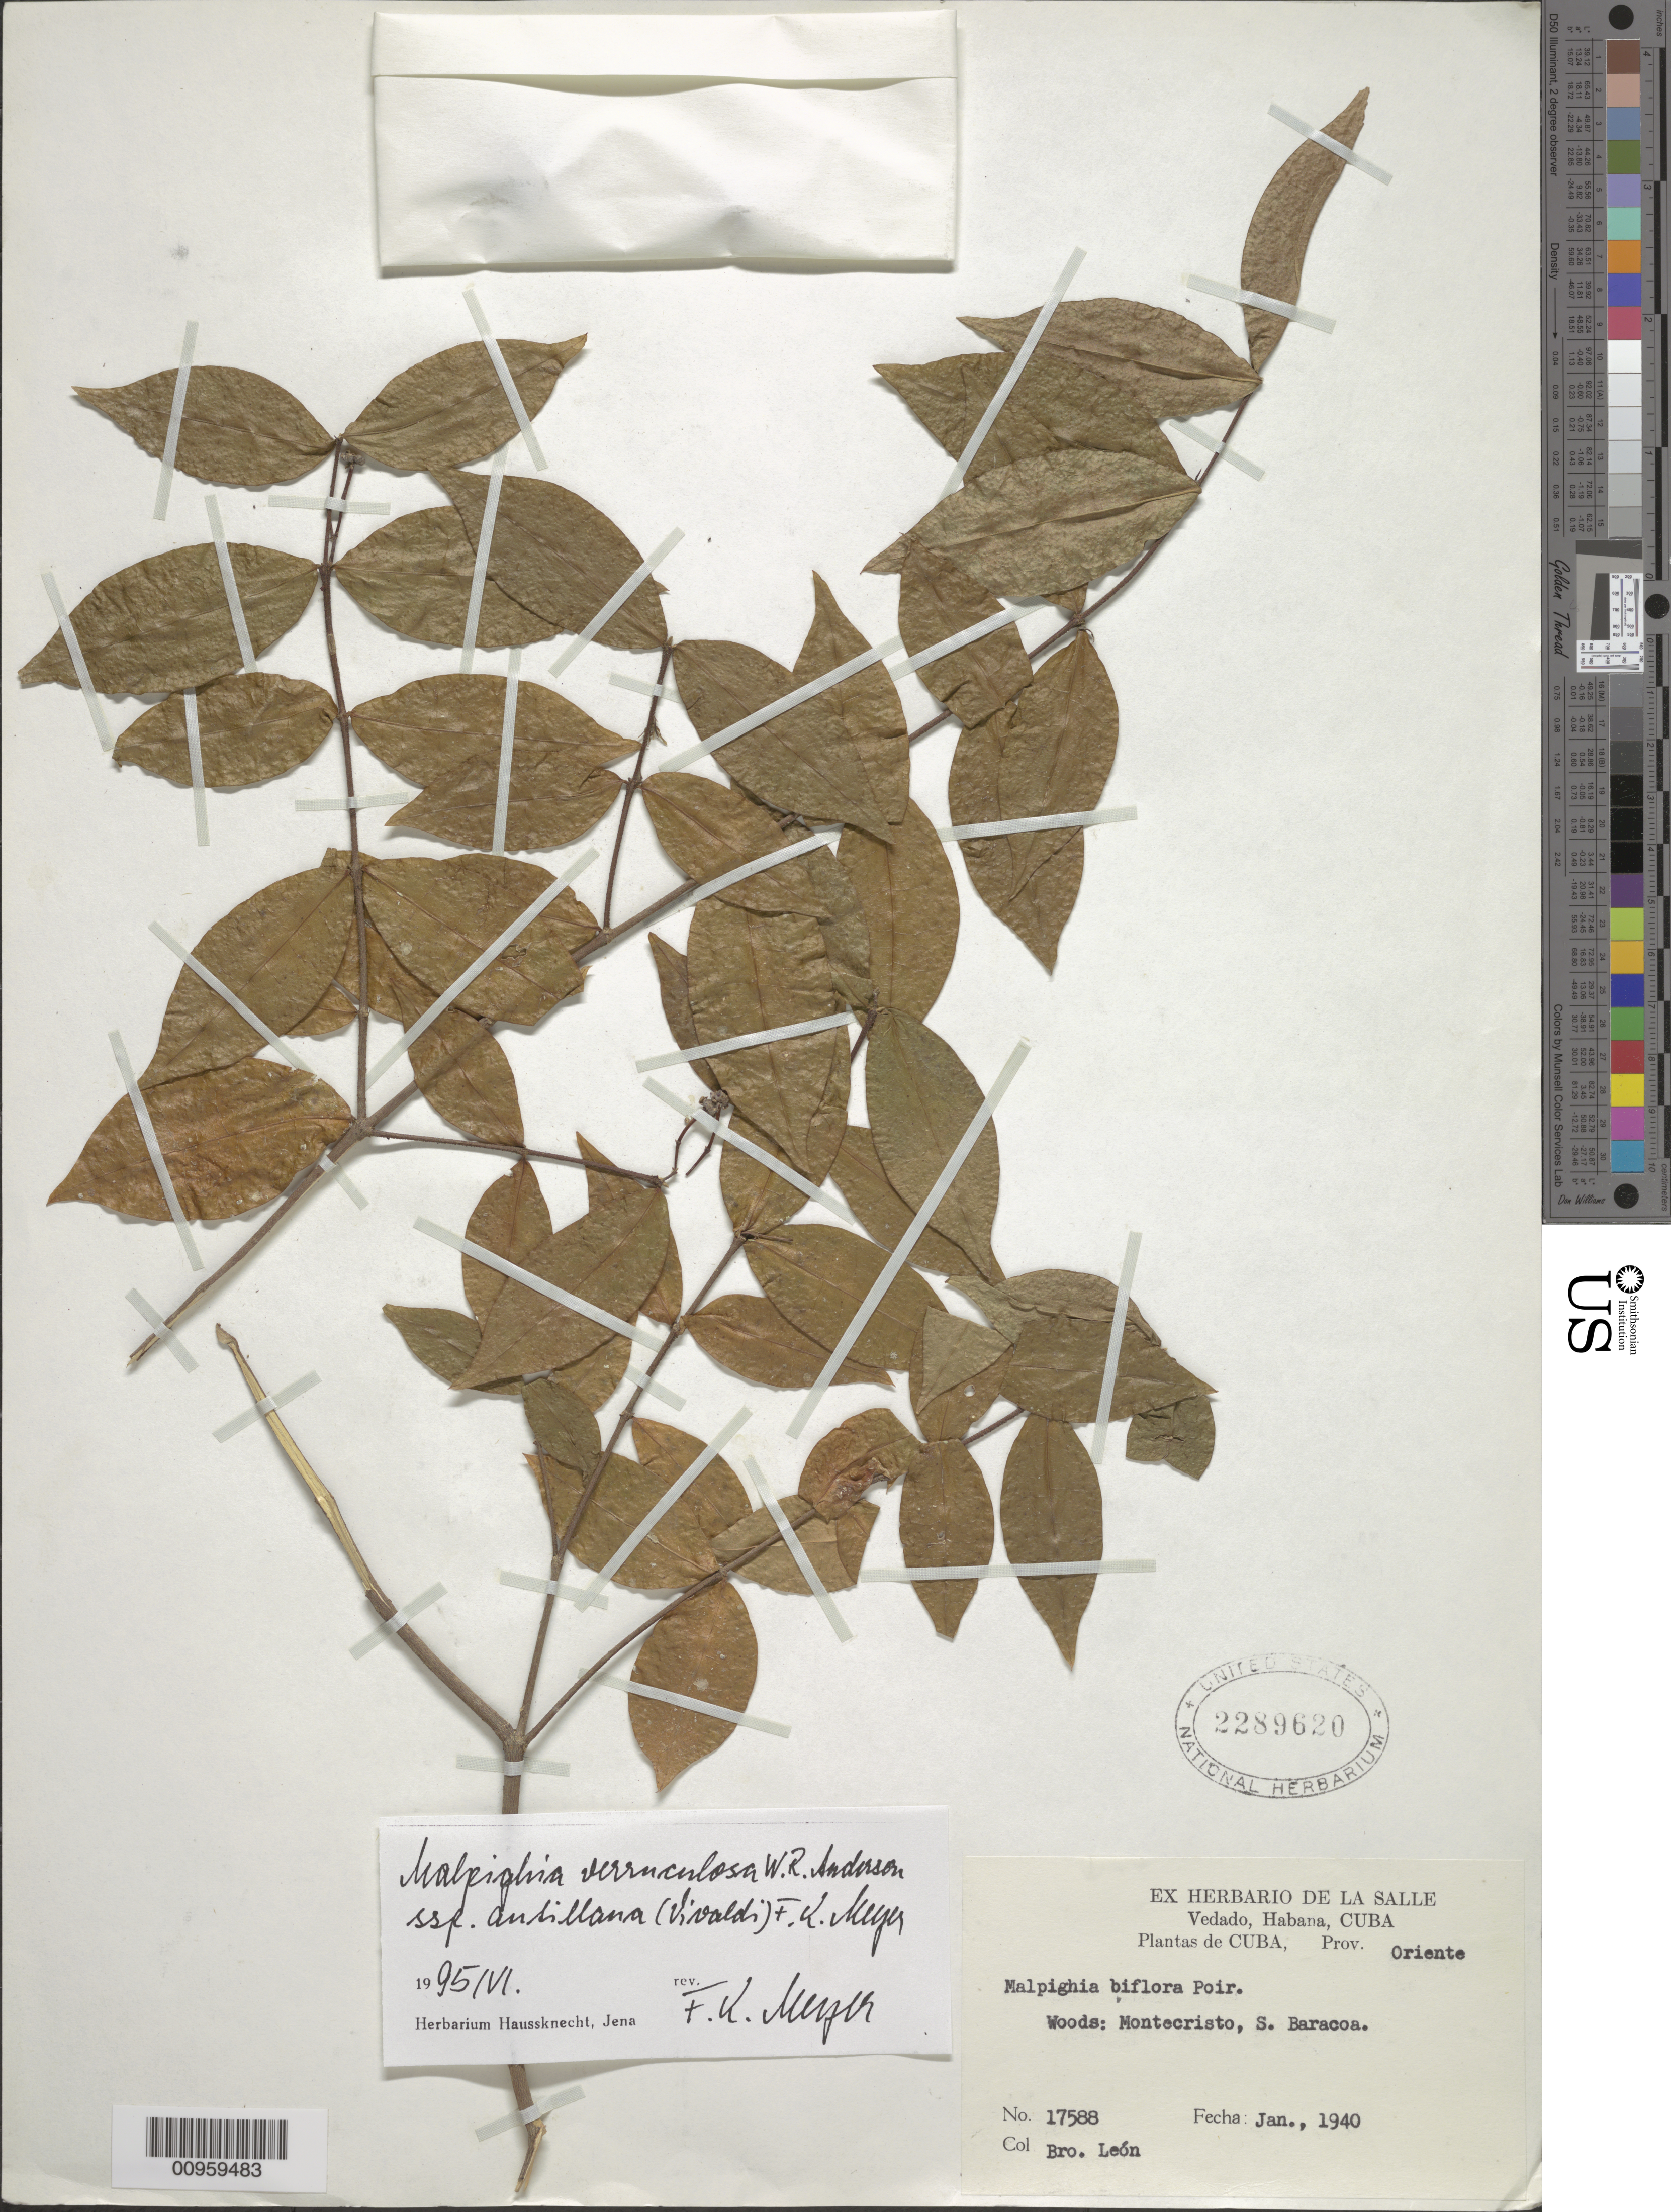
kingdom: Plantae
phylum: Tracheophyta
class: Magnoliopsida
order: Malpighiales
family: Malpighiaceae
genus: Malpighia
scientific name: Malpighia verruculosa subsp. antillana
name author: (Vivaldi) F.K. Mey.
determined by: Meyer, F. K.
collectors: Bro. León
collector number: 17588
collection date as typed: Jan 1940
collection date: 1940-01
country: Cuba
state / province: Guantanamo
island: Cuba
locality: Montecristo, S Baracoa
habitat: Woods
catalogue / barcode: US 2289620